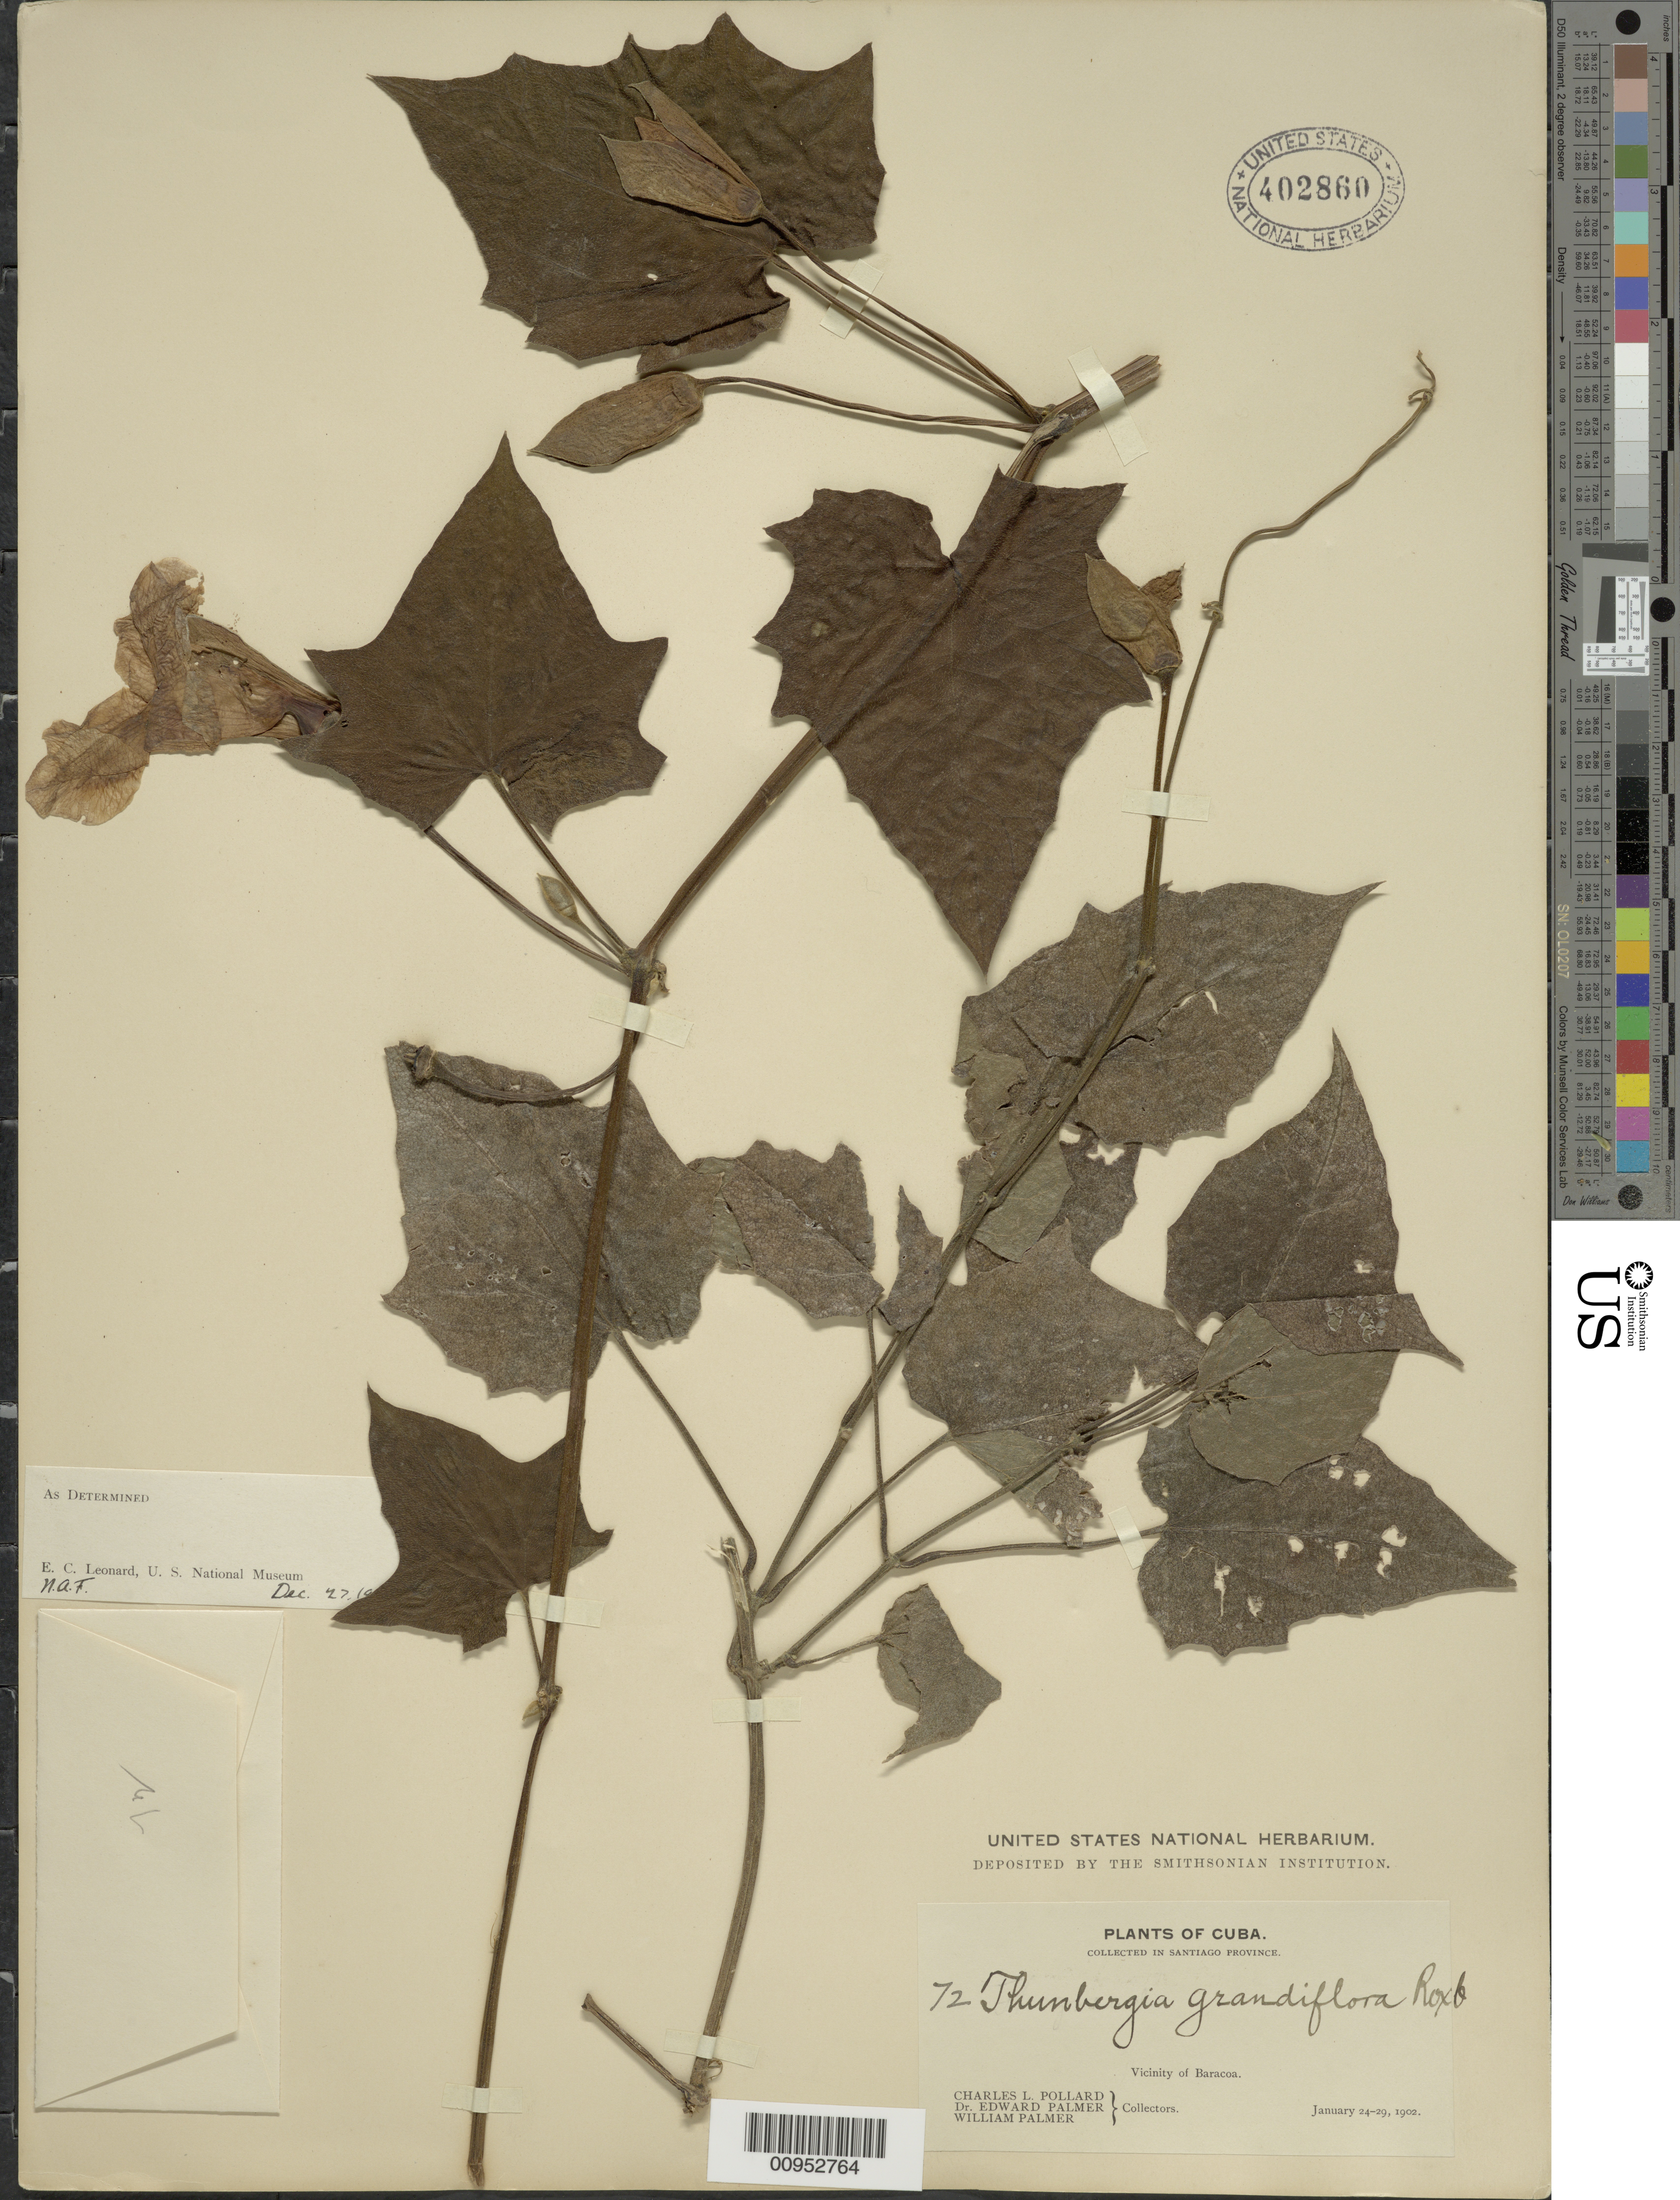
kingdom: Plantae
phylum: Tracheophyta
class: Magnoliopsida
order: Lamiales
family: Acanthaceae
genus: Thunbergia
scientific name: Thunbergia grandiflora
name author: Roxb.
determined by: Leonard, Emery C., (US)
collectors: C. L. Pollard, E. Palmer & W. Palmer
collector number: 72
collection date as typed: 24 Jan 1902 to 29 Jan 1902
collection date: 1902-01-24/1902-01-29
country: Cuba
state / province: Santiago de Cuba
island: Cuba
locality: Vicinity of Baracoa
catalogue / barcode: US 402860